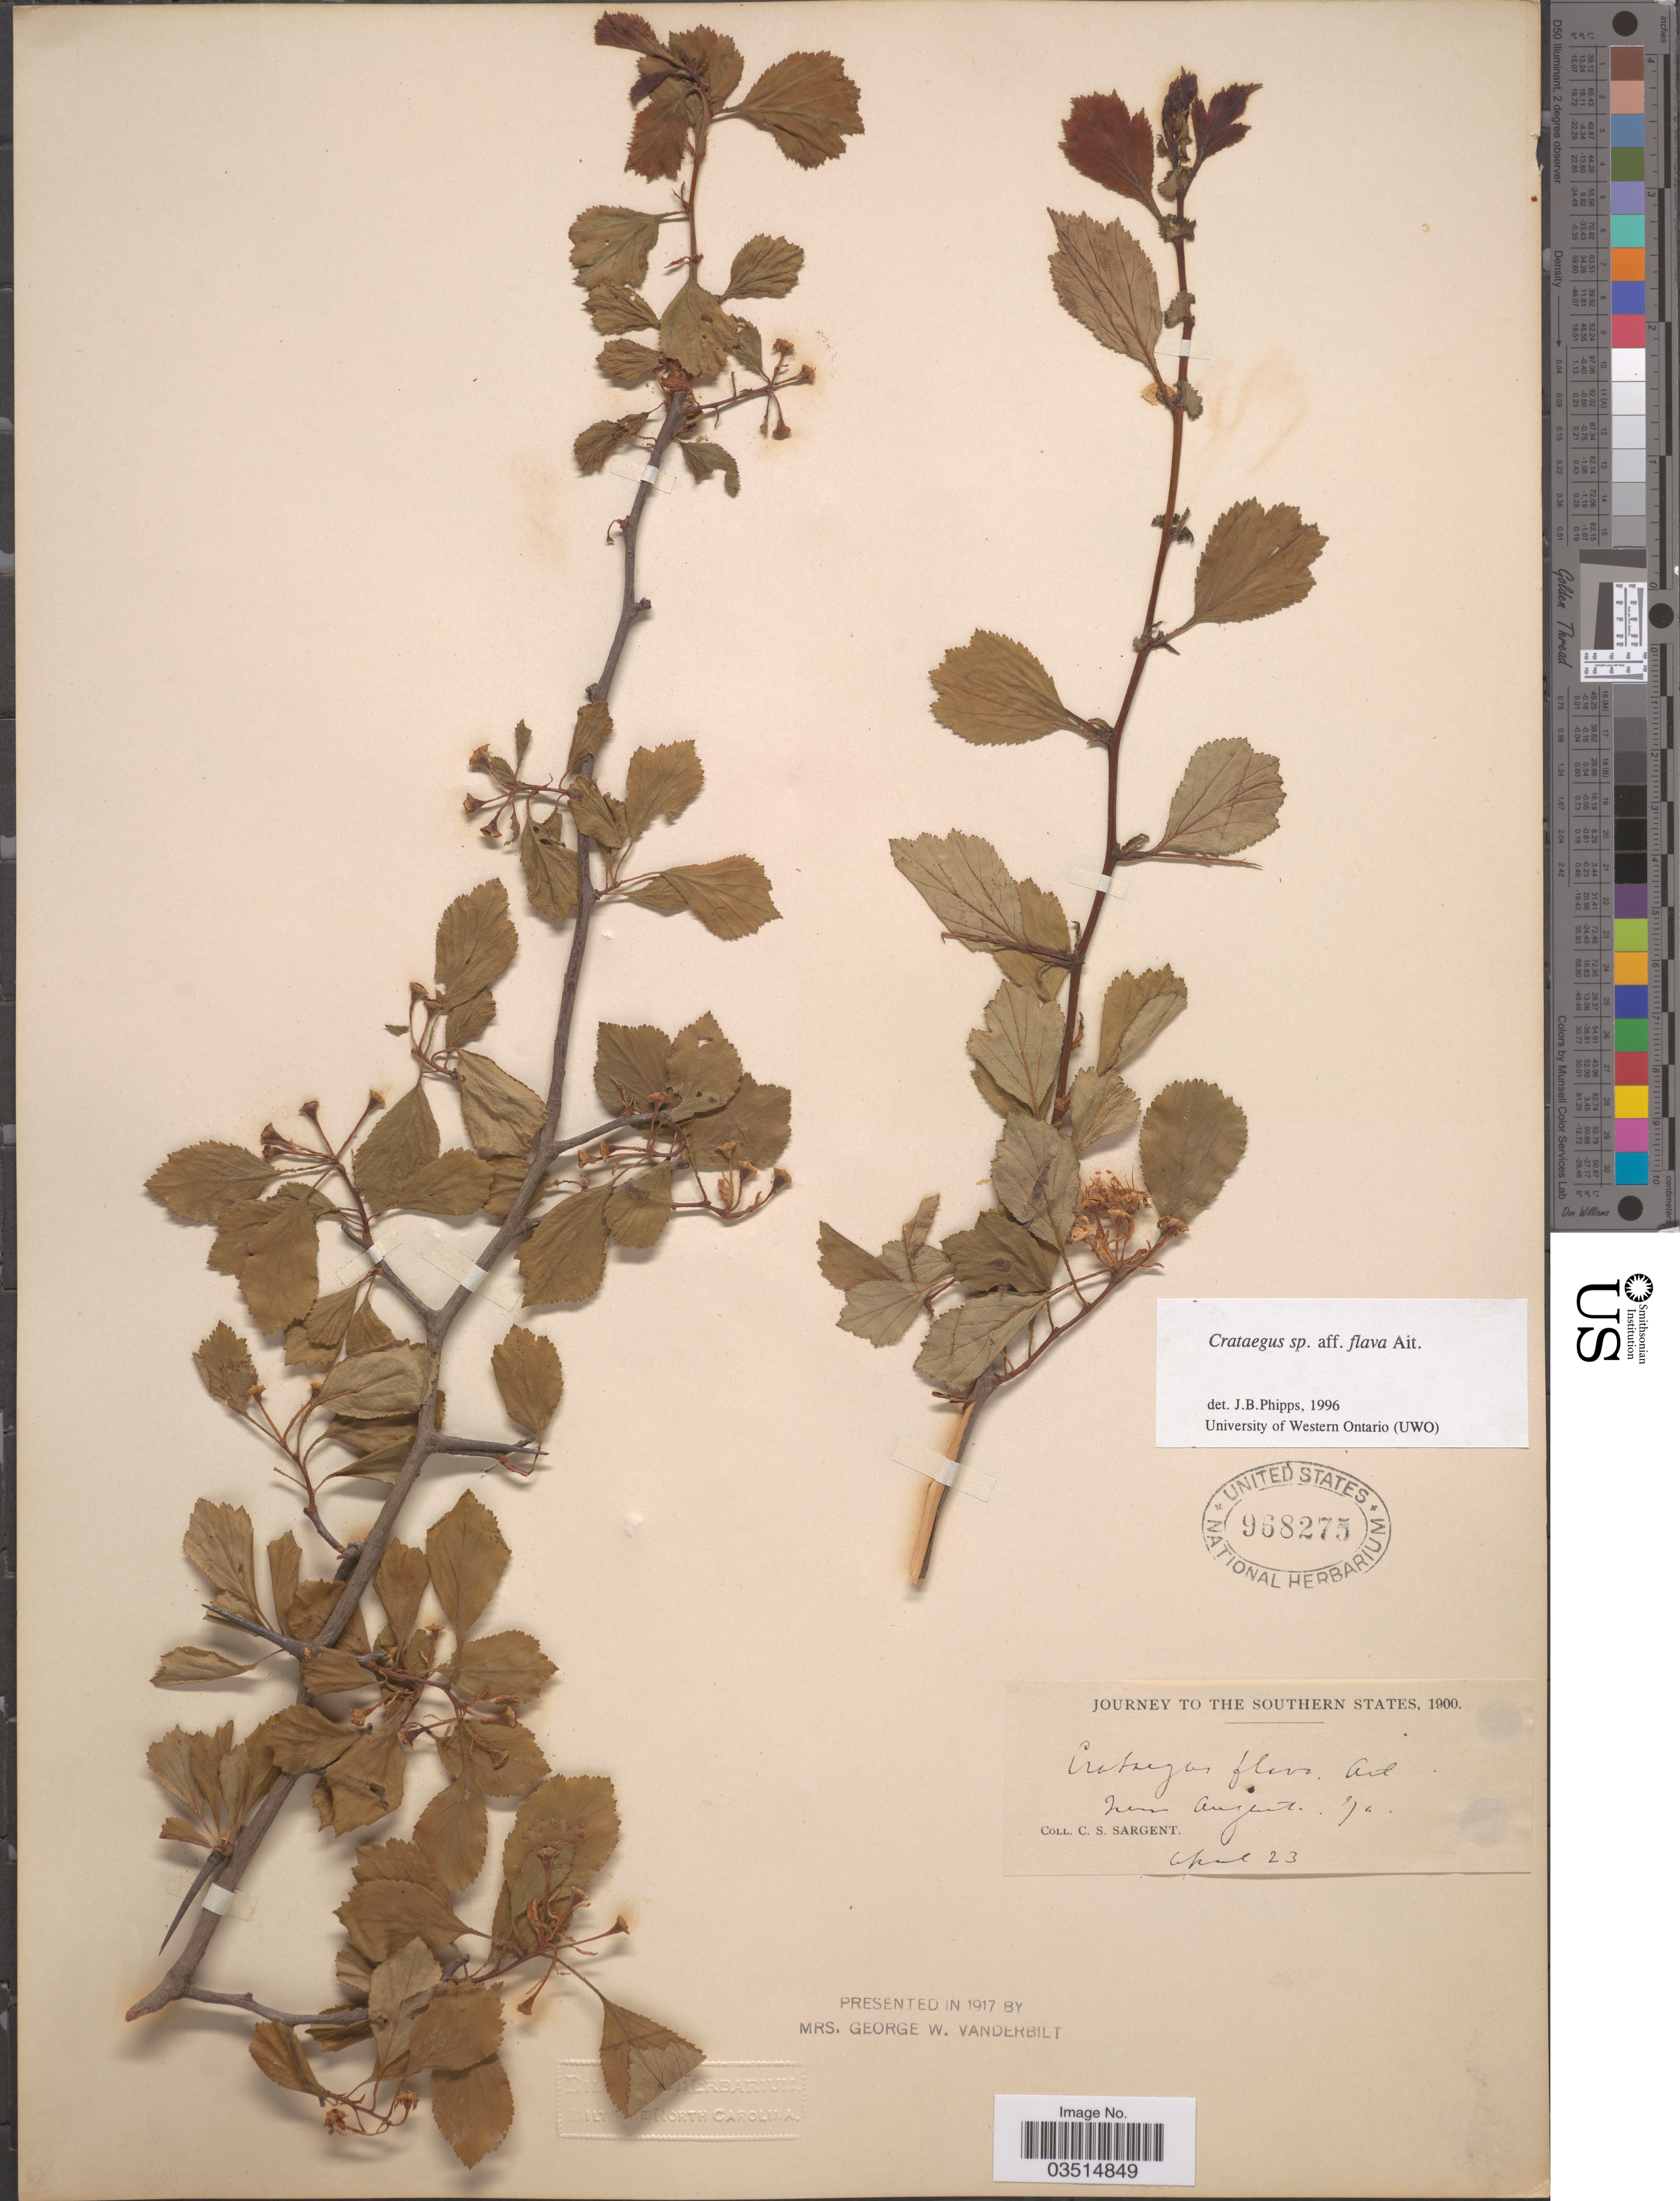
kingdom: Plantae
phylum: Tracheophyta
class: Magnoliopsida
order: Rosales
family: Rosaceae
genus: Crataegus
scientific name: Crataegus flava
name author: Aiton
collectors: C. S. Sargent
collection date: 1900-04-23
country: United States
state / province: Georgia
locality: The Southern States. Near Augusta.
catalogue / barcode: US 968275